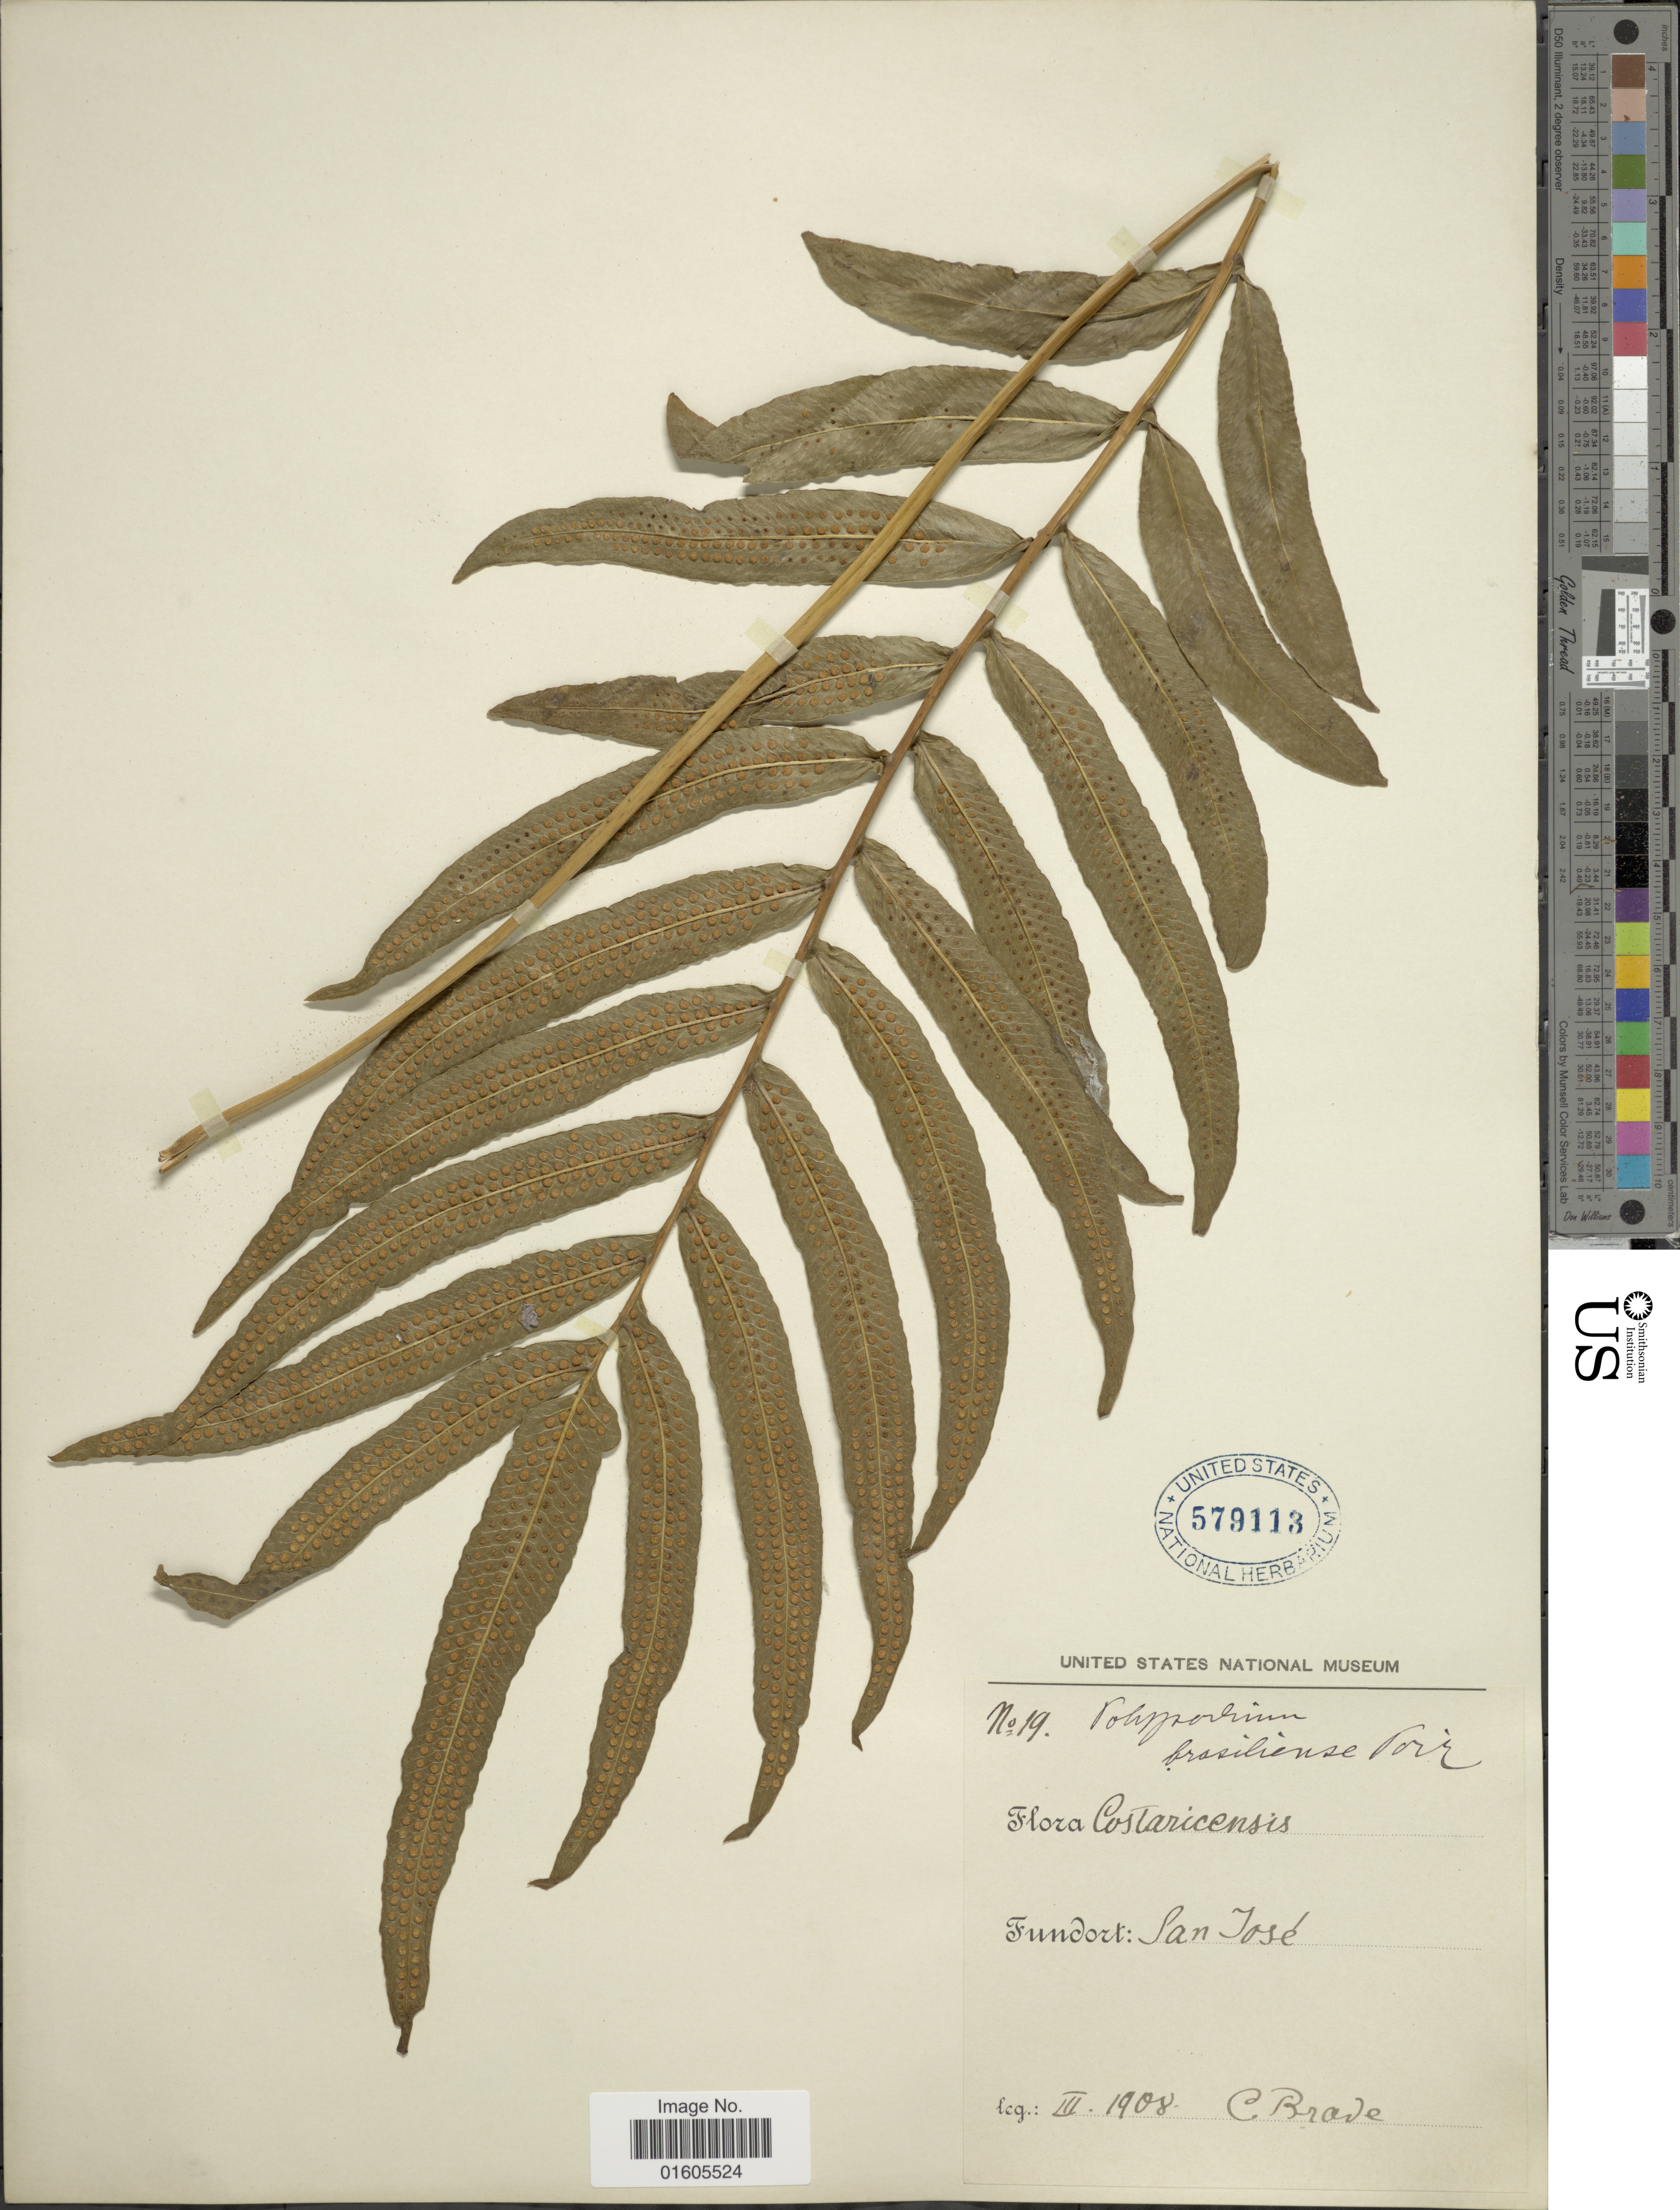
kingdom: Plantae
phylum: Tracheophyta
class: Polypodiopsida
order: Polypodiales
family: Polypodiaceae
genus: Serpocaulon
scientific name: Serpocaulon triseriale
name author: (Sw.) A.R. Sm.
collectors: C. Brade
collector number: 19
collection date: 1908-03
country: Costa Rica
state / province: San José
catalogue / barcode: US 579113